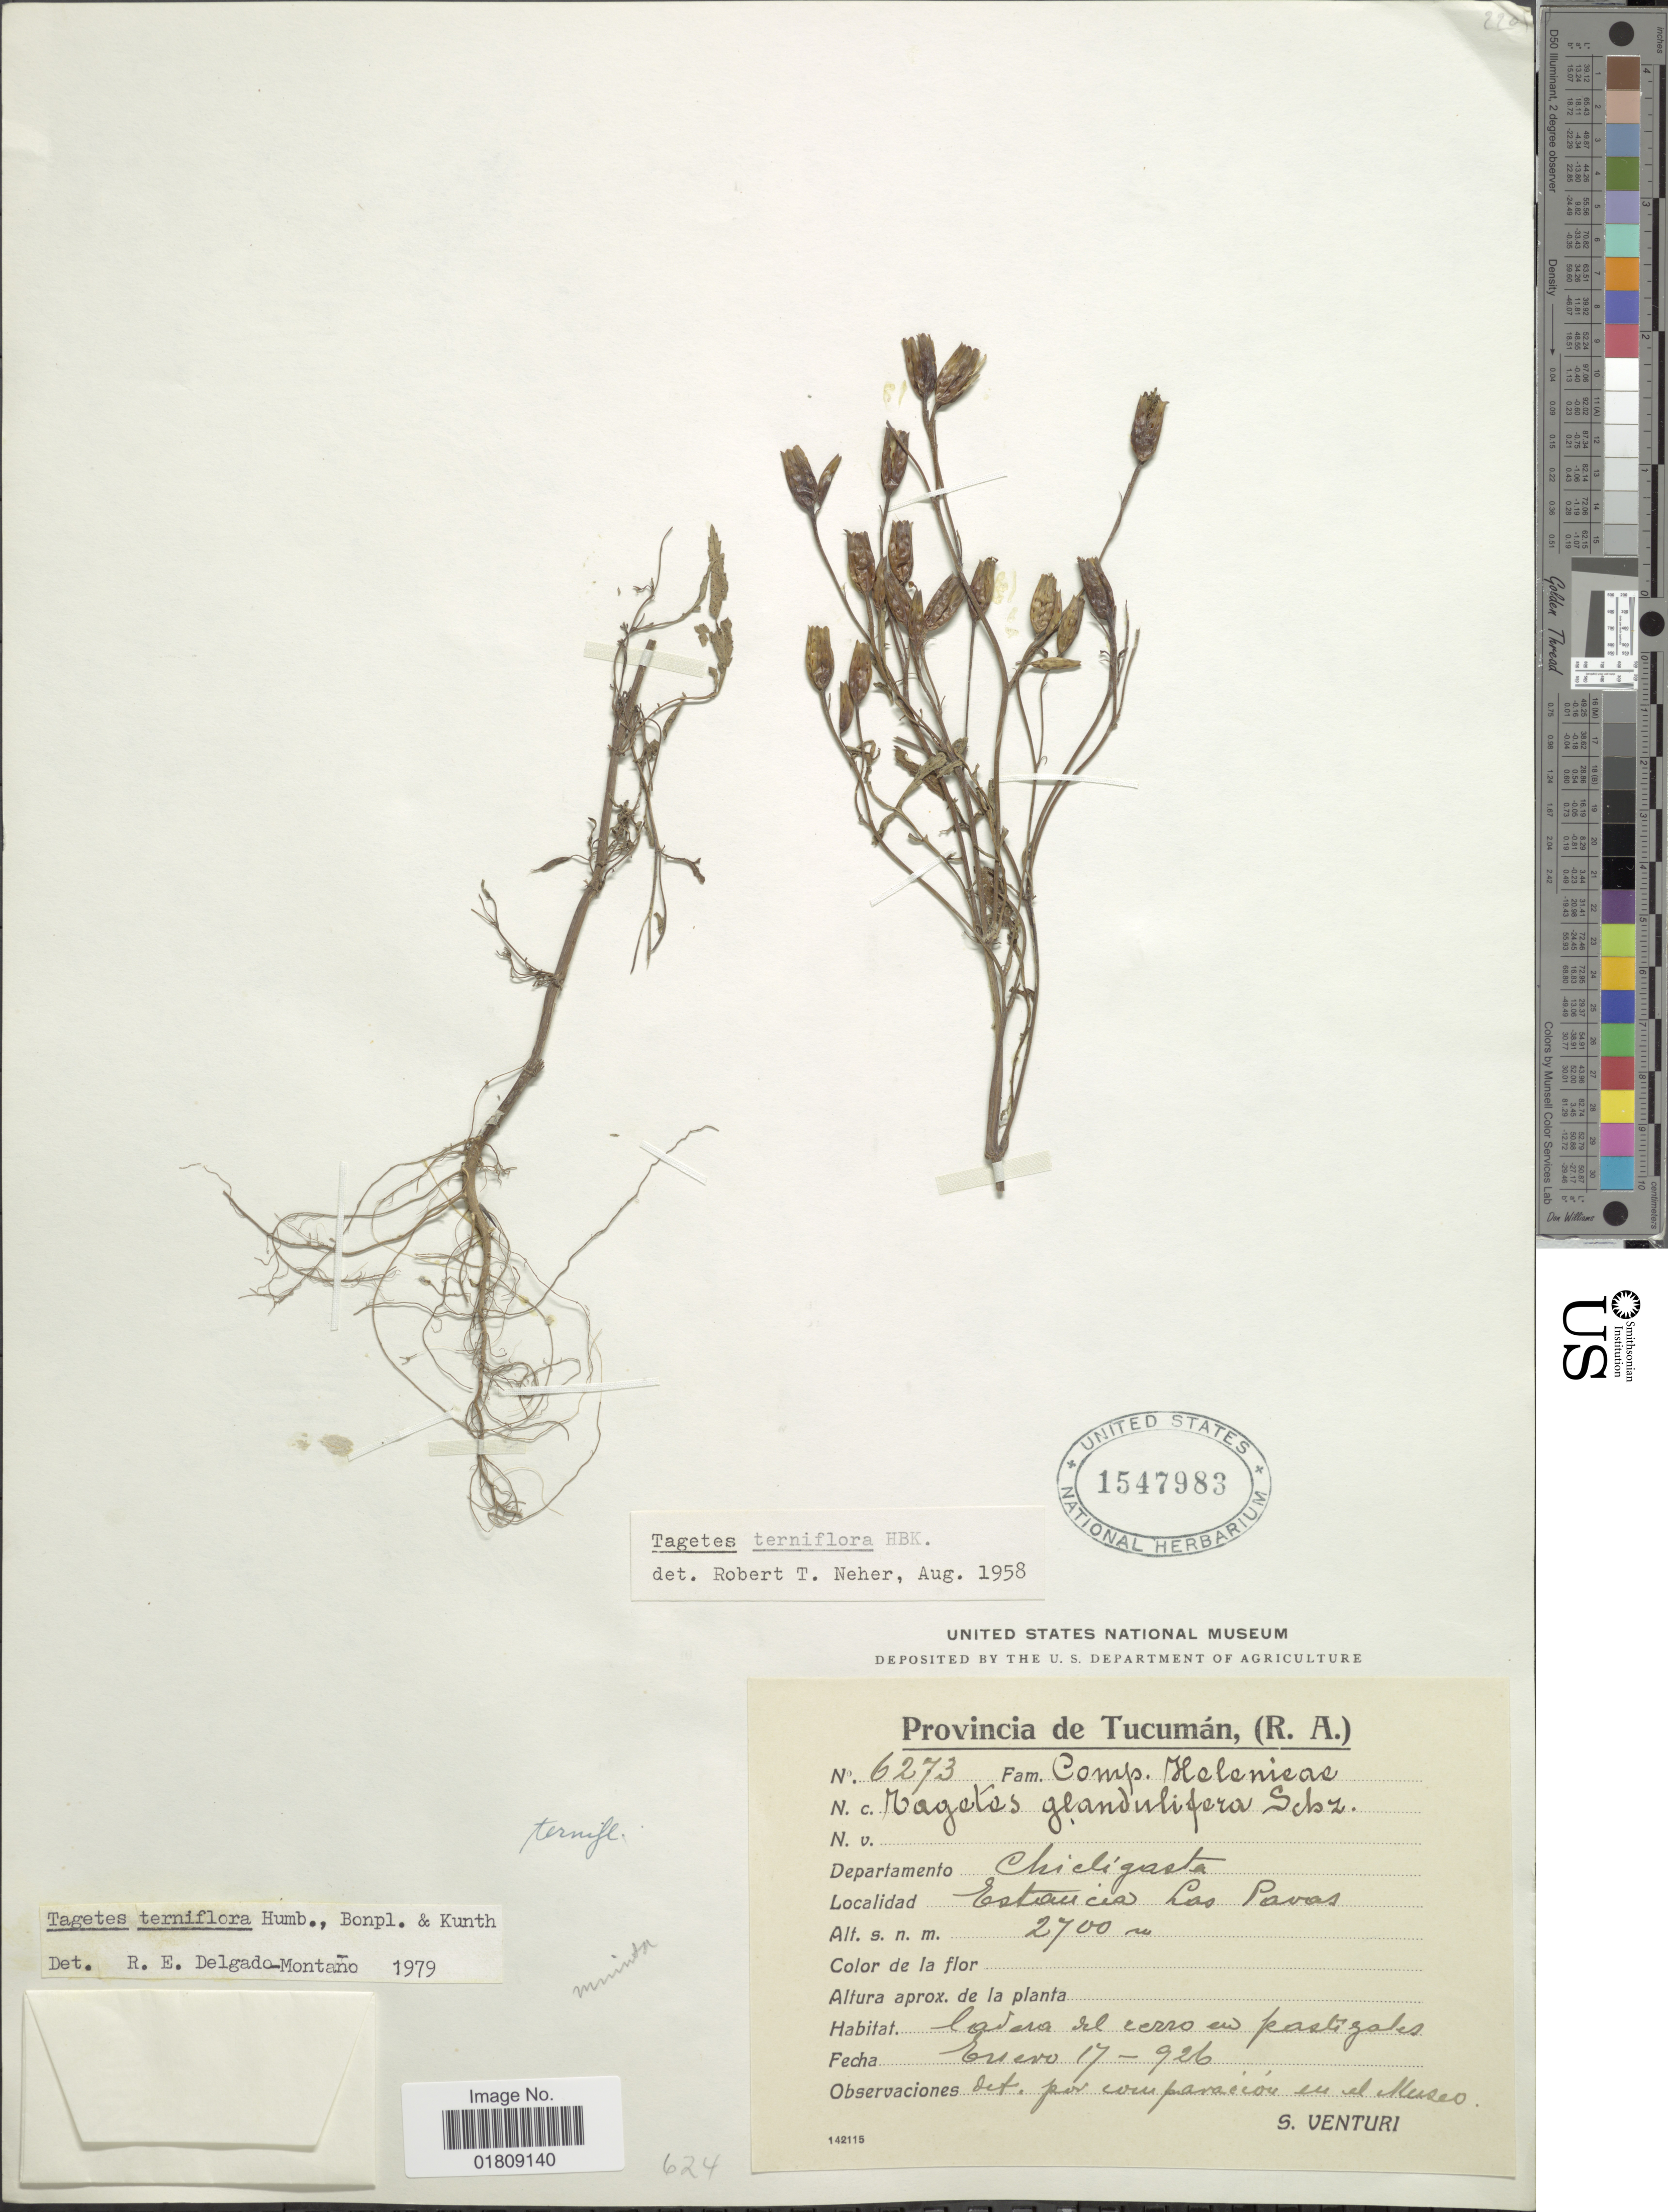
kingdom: Plantae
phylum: Tracheophyta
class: Magnoliopsida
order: Asterales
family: Asteraceae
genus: Tagetes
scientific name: Tagetes terniflora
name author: Kunth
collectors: S. Venturi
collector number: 6273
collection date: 1926-01-17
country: Argentina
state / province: Tucuman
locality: Departamento Chicligasta, Estancia Las Pavas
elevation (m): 2700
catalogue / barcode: US 1547983